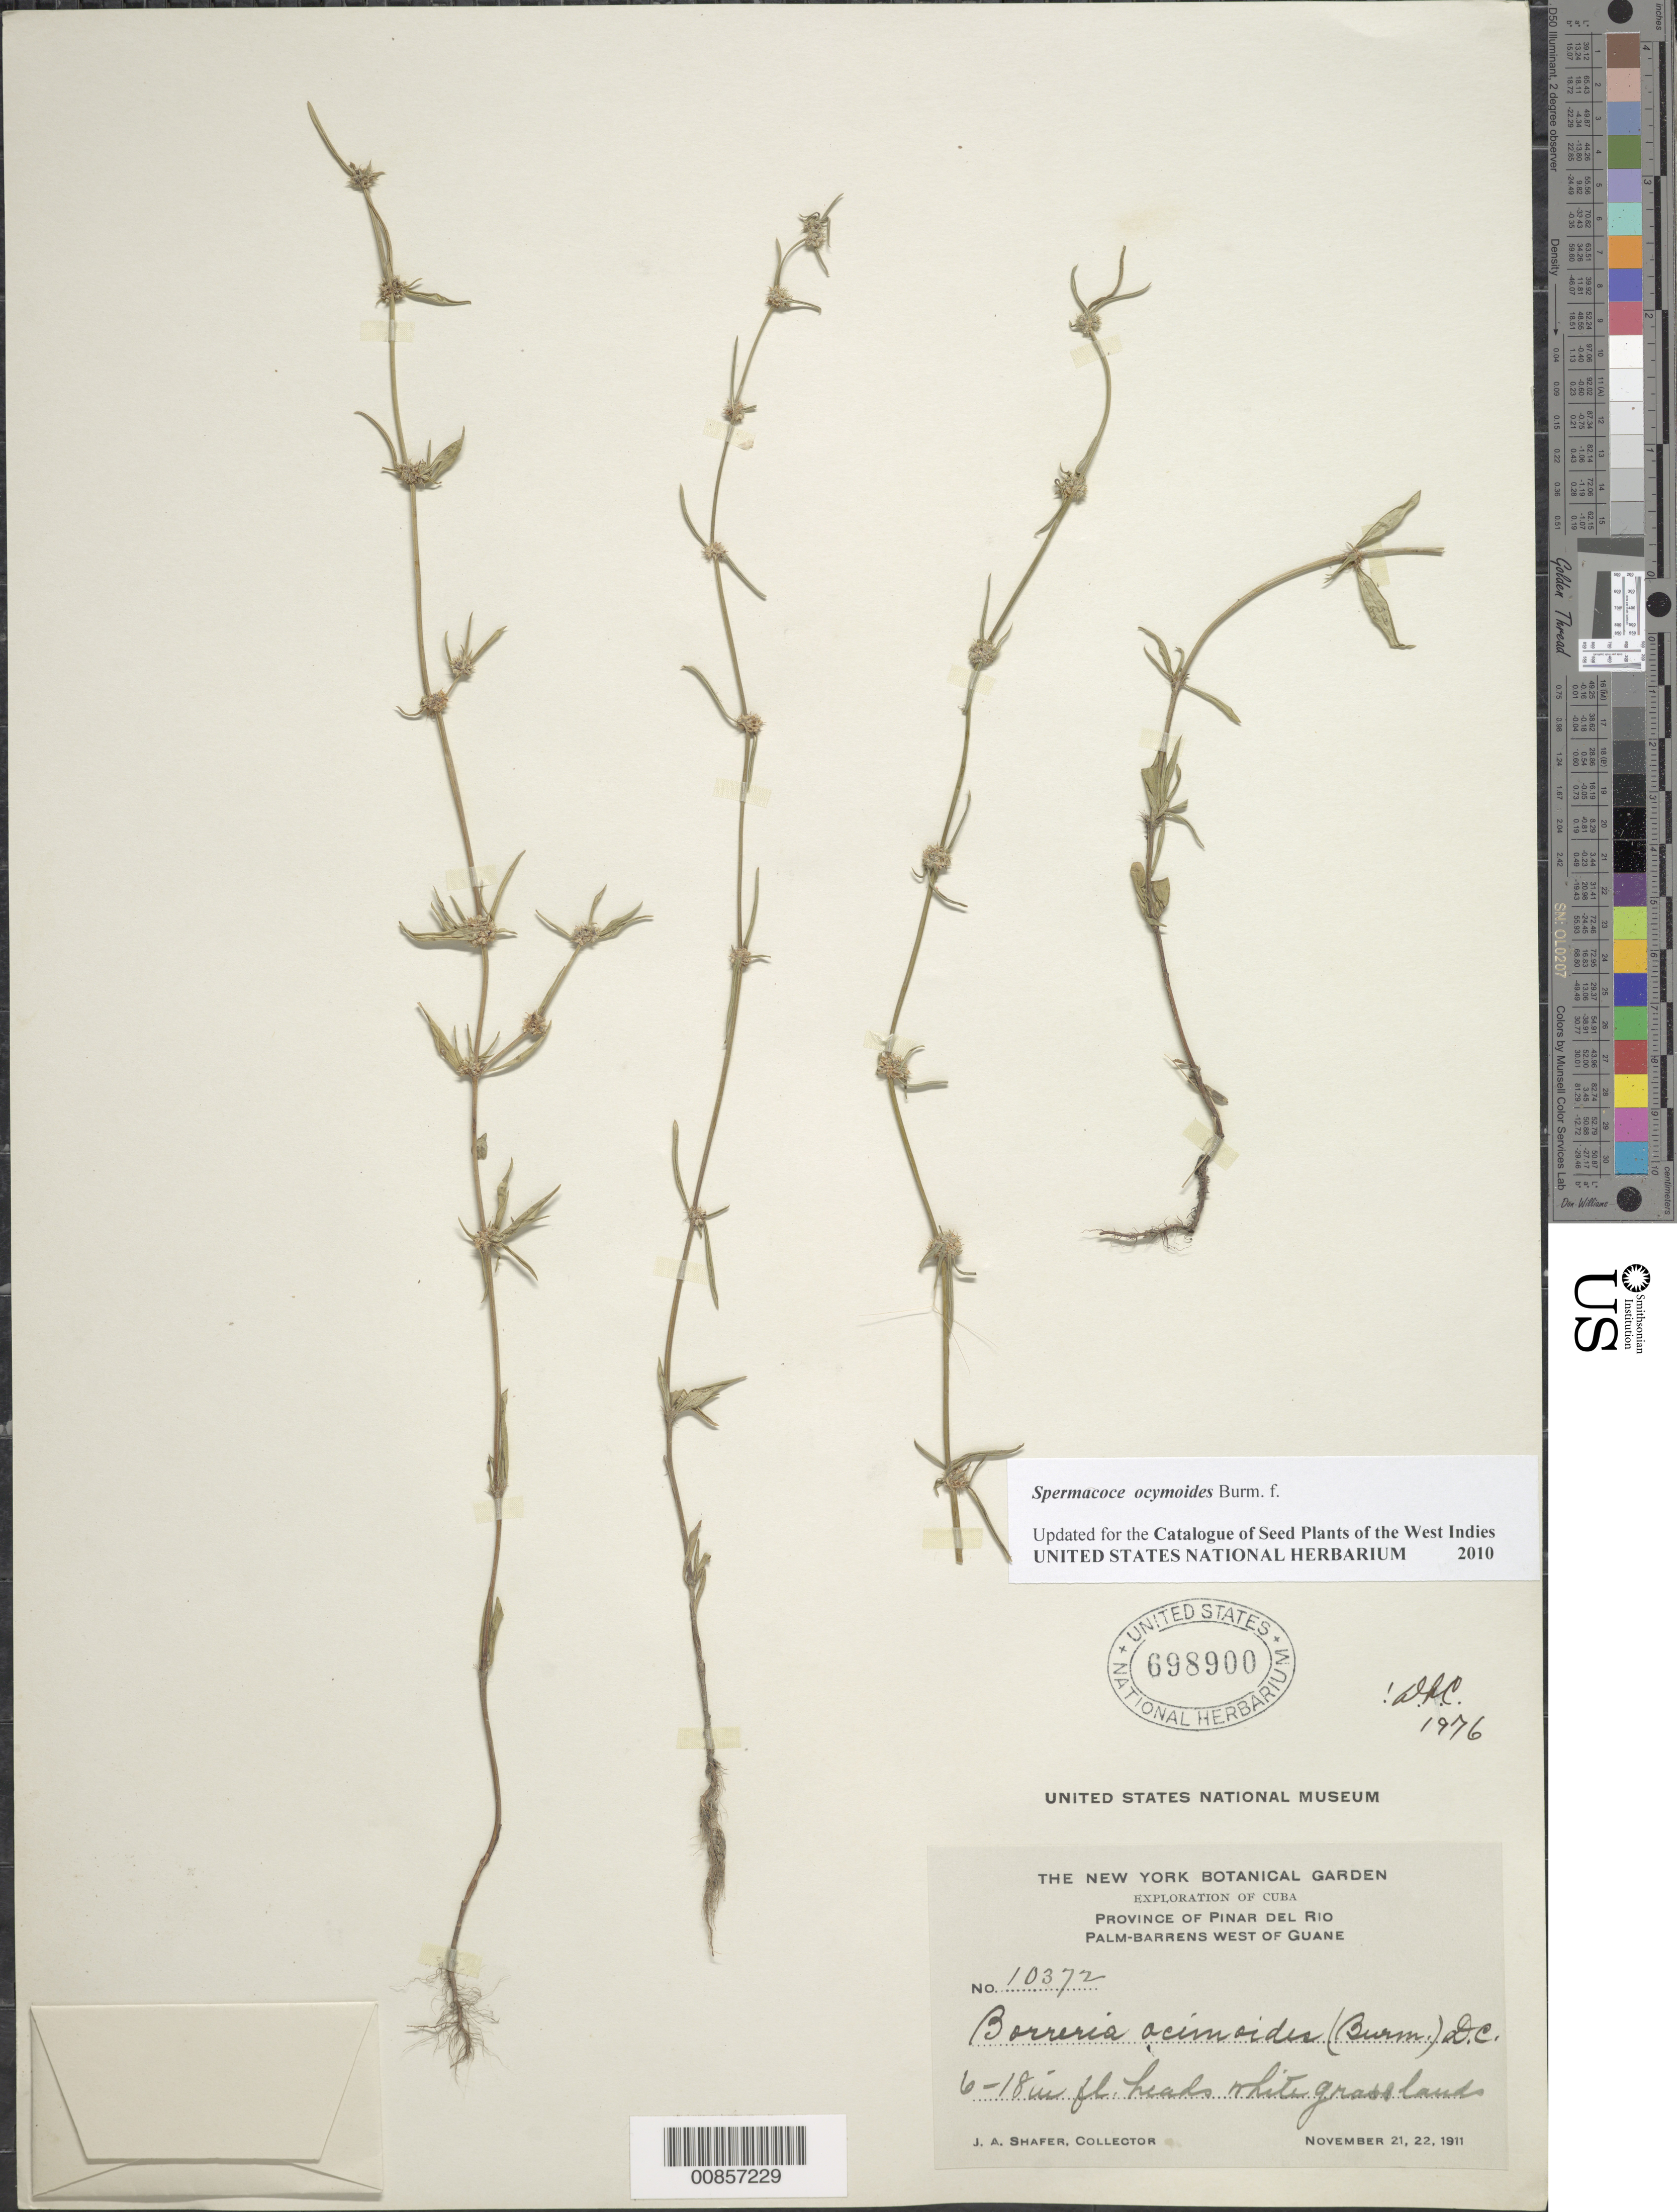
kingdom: Plantae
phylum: Tracheophyta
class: Magnoliopsida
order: Gentianales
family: Rubiaceae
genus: Spermacoce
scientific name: Spermacoce ocymoides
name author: Burm. f.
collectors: J. A. Shafer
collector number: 10372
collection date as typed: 21 Nov 1911 and 22 Nov 1911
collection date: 1911-11-21,1911-11-22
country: Cuba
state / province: Pinar del Río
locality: West of Guane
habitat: Palm-Barrens, in grass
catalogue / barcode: US 698900